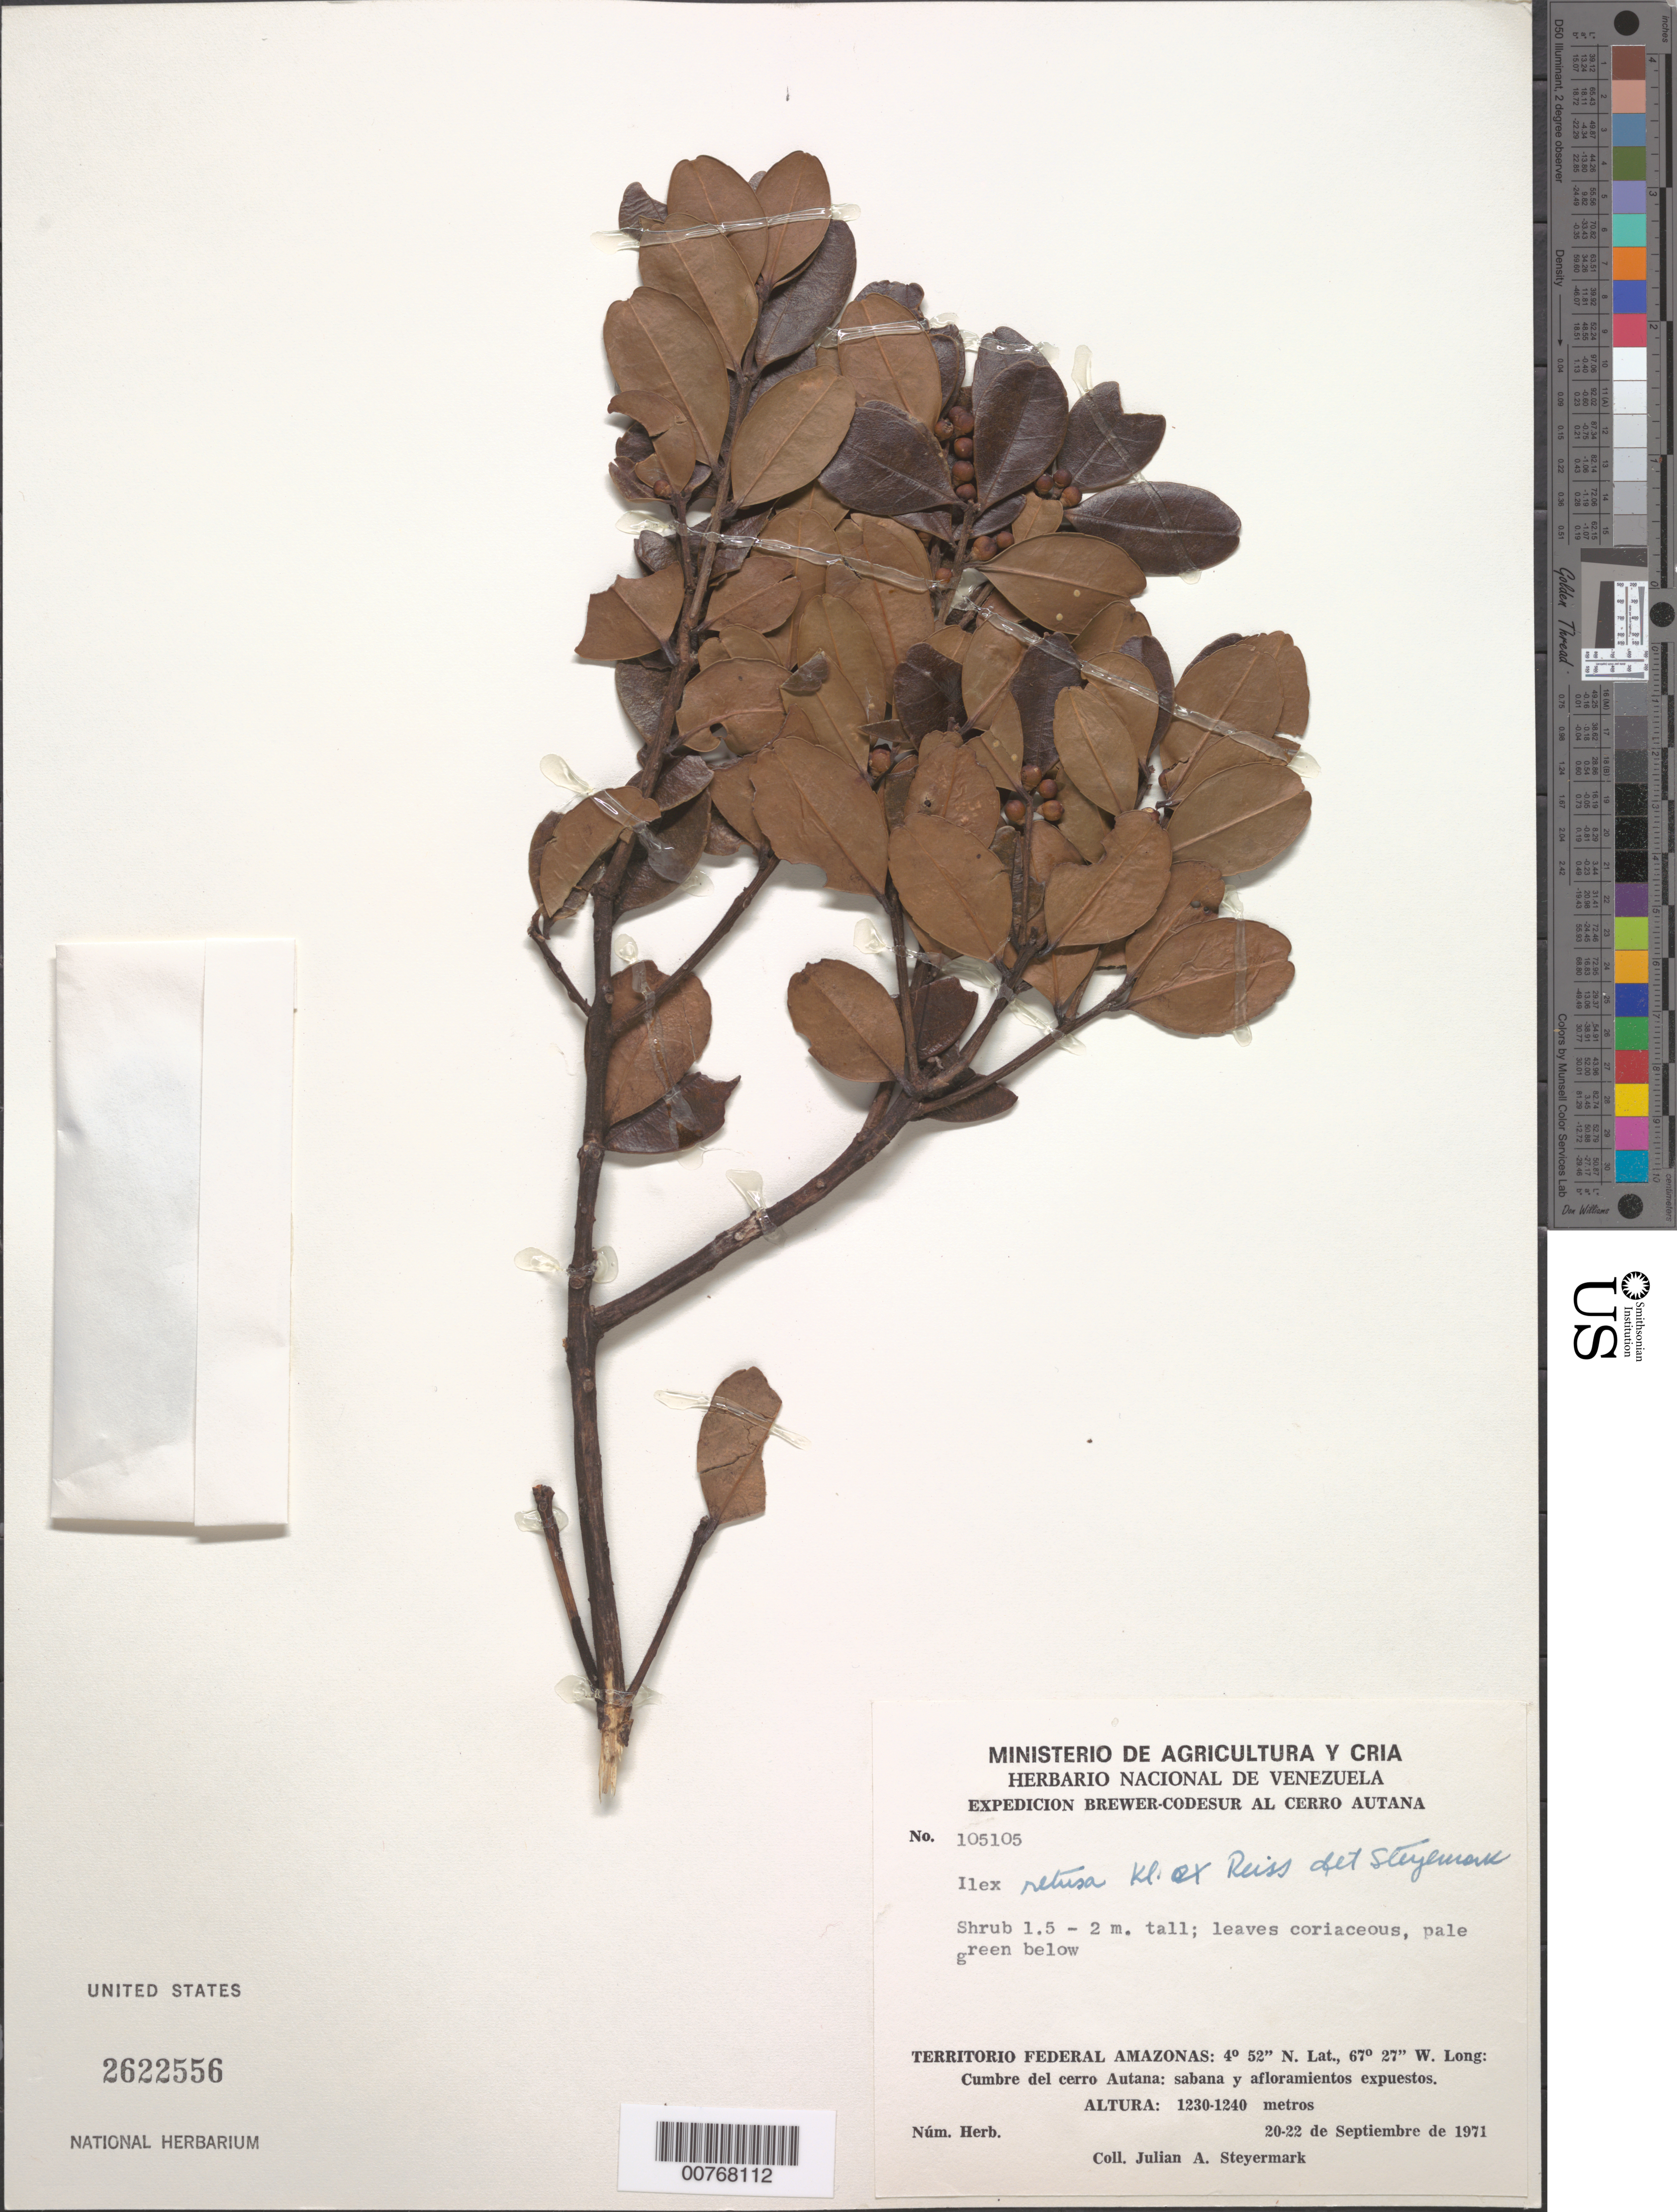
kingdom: Plantae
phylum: Tracheophyta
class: Magnoliopsida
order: Aquifoliales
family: Aquifoliaceae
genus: Ilex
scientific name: Ilex retusa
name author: Klotzsch ex Reissek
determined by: Steyermark, Julian A., (VEN)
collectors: J. Steyermark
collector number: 105105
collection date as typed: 20-Sep-71 to 22-Sep-71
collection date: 1971-09-20/1971-09-22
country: Venezuela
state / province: Amazonas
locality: Cerro Autana, cumbre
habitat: Savanna and exposed outcrops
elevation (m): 1230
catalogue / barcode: US 2622556